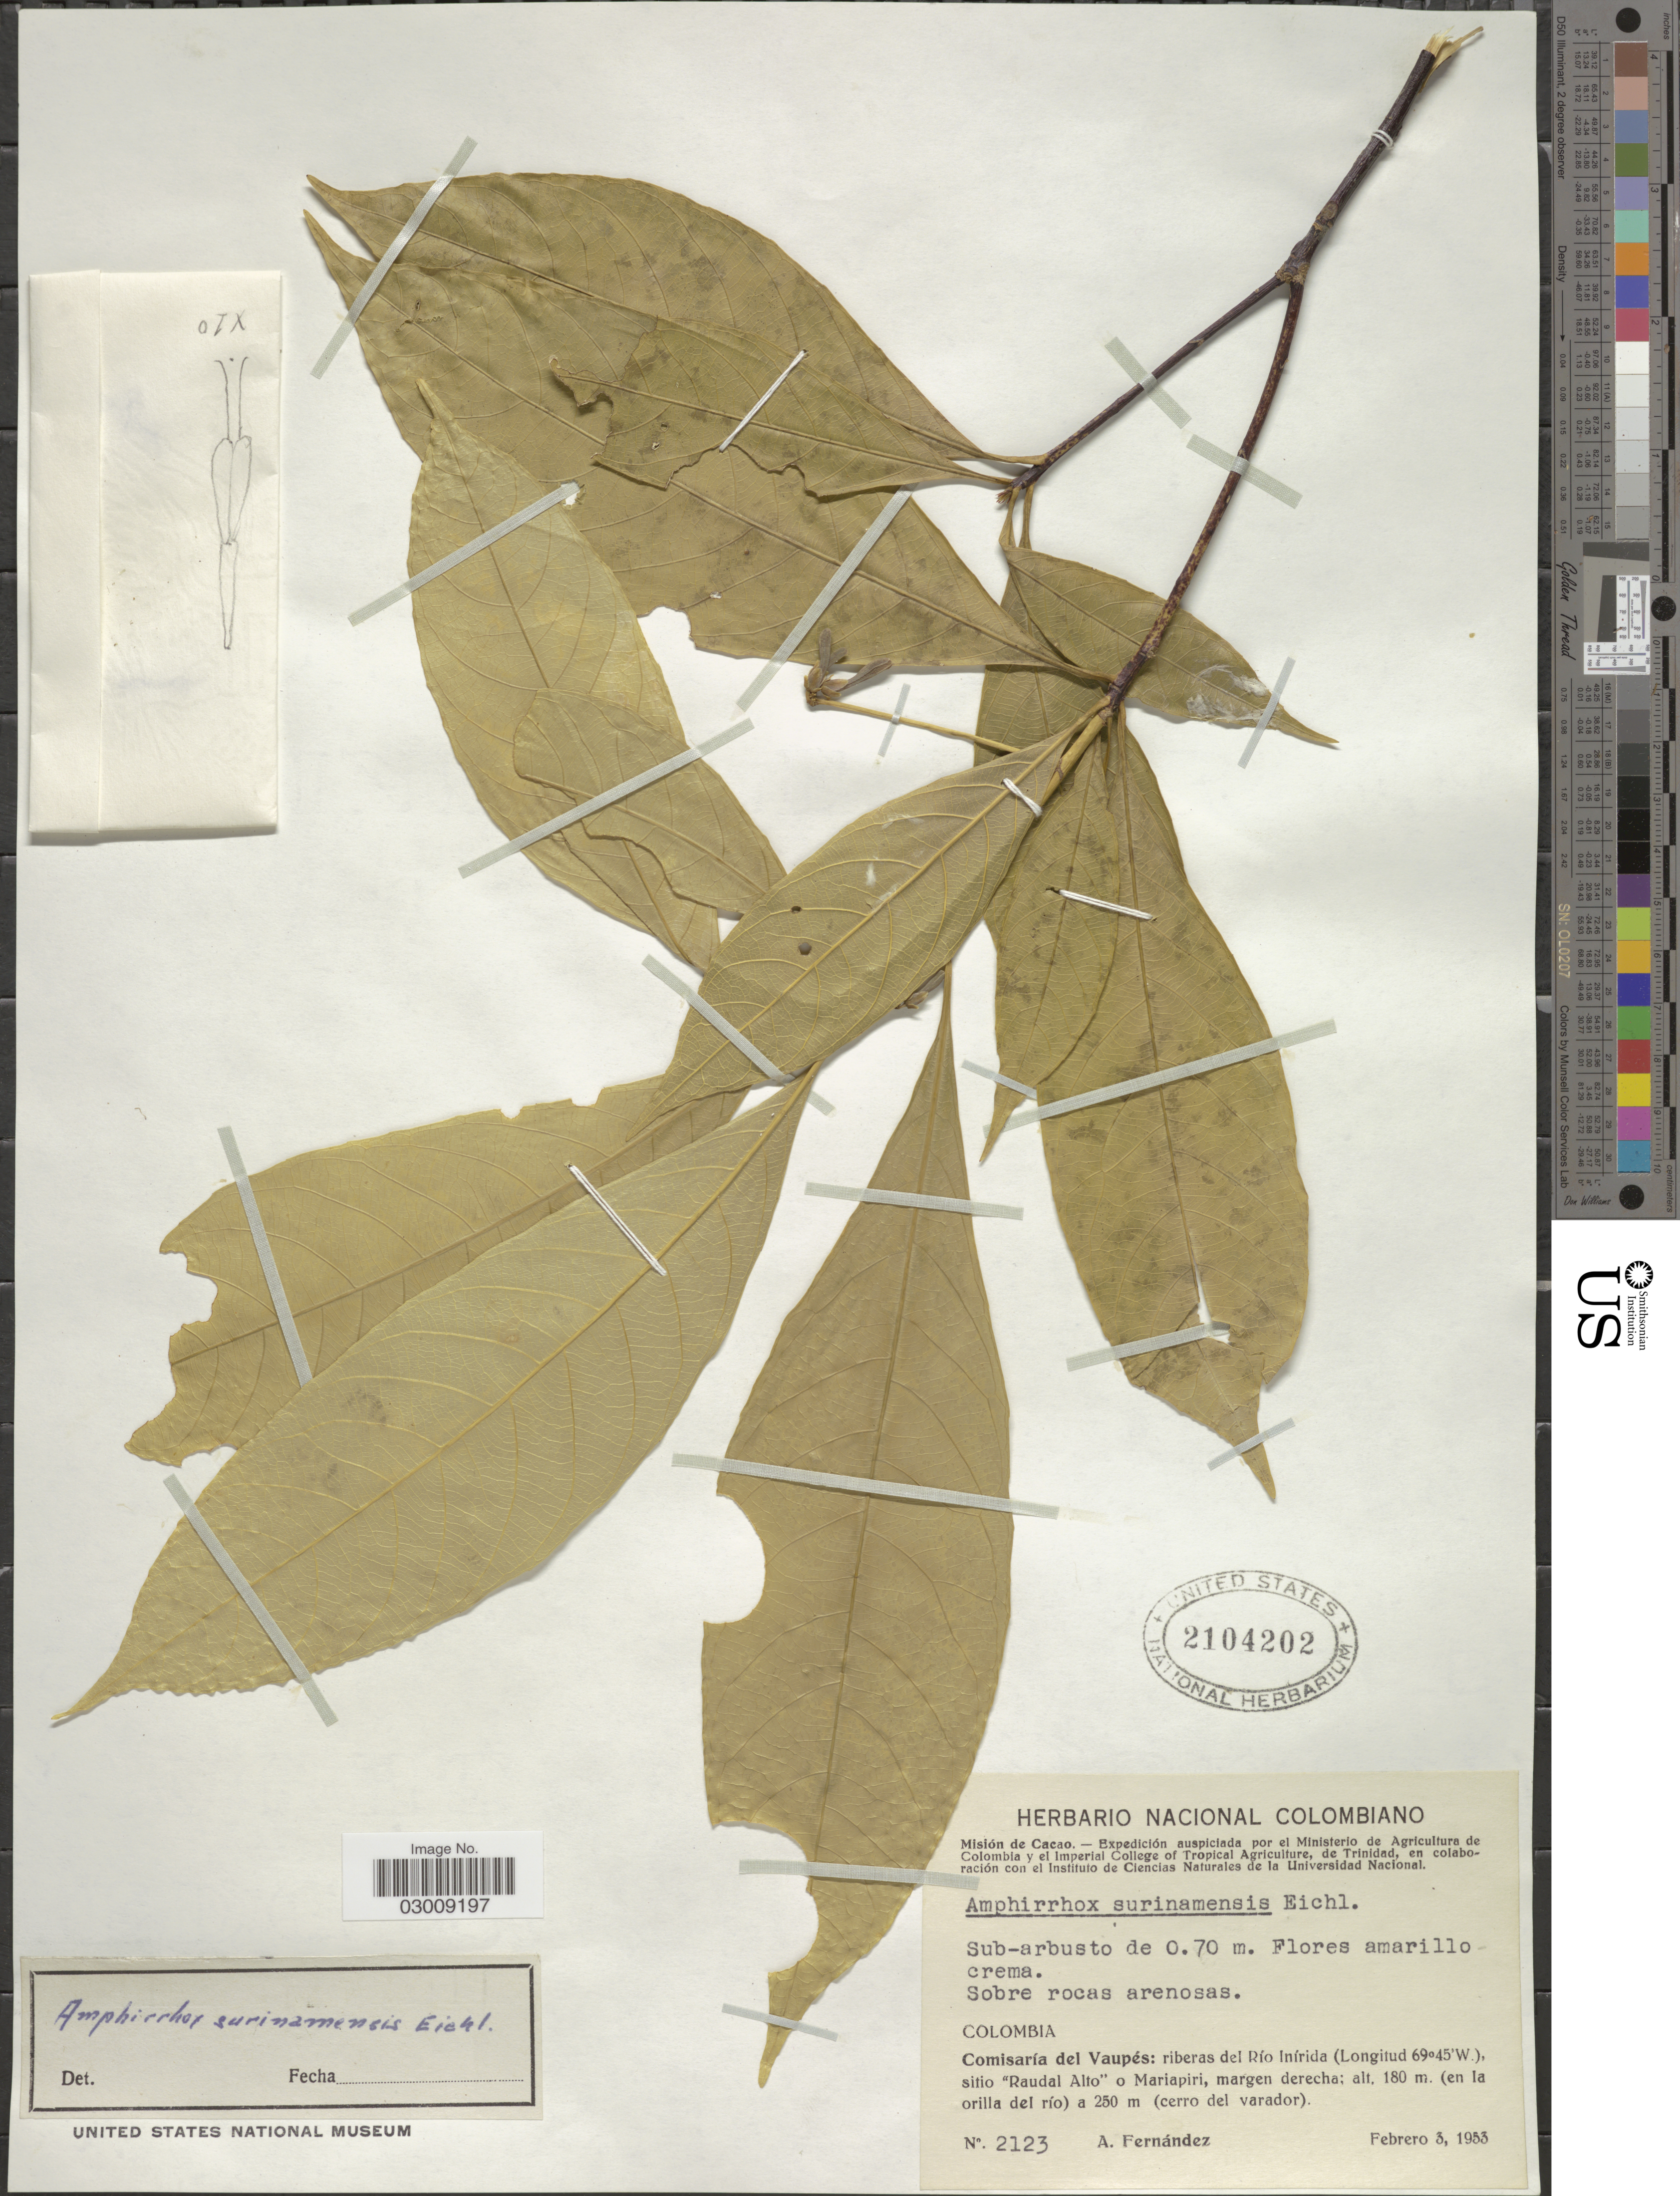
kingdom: Plantae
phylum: Tracheophyta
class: Magnoliopsida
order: Malpighiales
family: Violaceae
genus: Amphirrhox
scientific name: Amphirrhox longifolia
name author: (A. St.-Hil.) Spreng.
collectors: A. Fernández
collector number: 2123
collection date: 1953-02-03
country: Colombia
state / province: Vaupés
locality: Comisaría del Vaupés: riberas del Río Inírida, sitio "Raudal Alto" o Mariapiri, margen derecha (en la orilla del río) (cerro del varador).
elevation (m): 180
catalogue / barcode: US 2104202